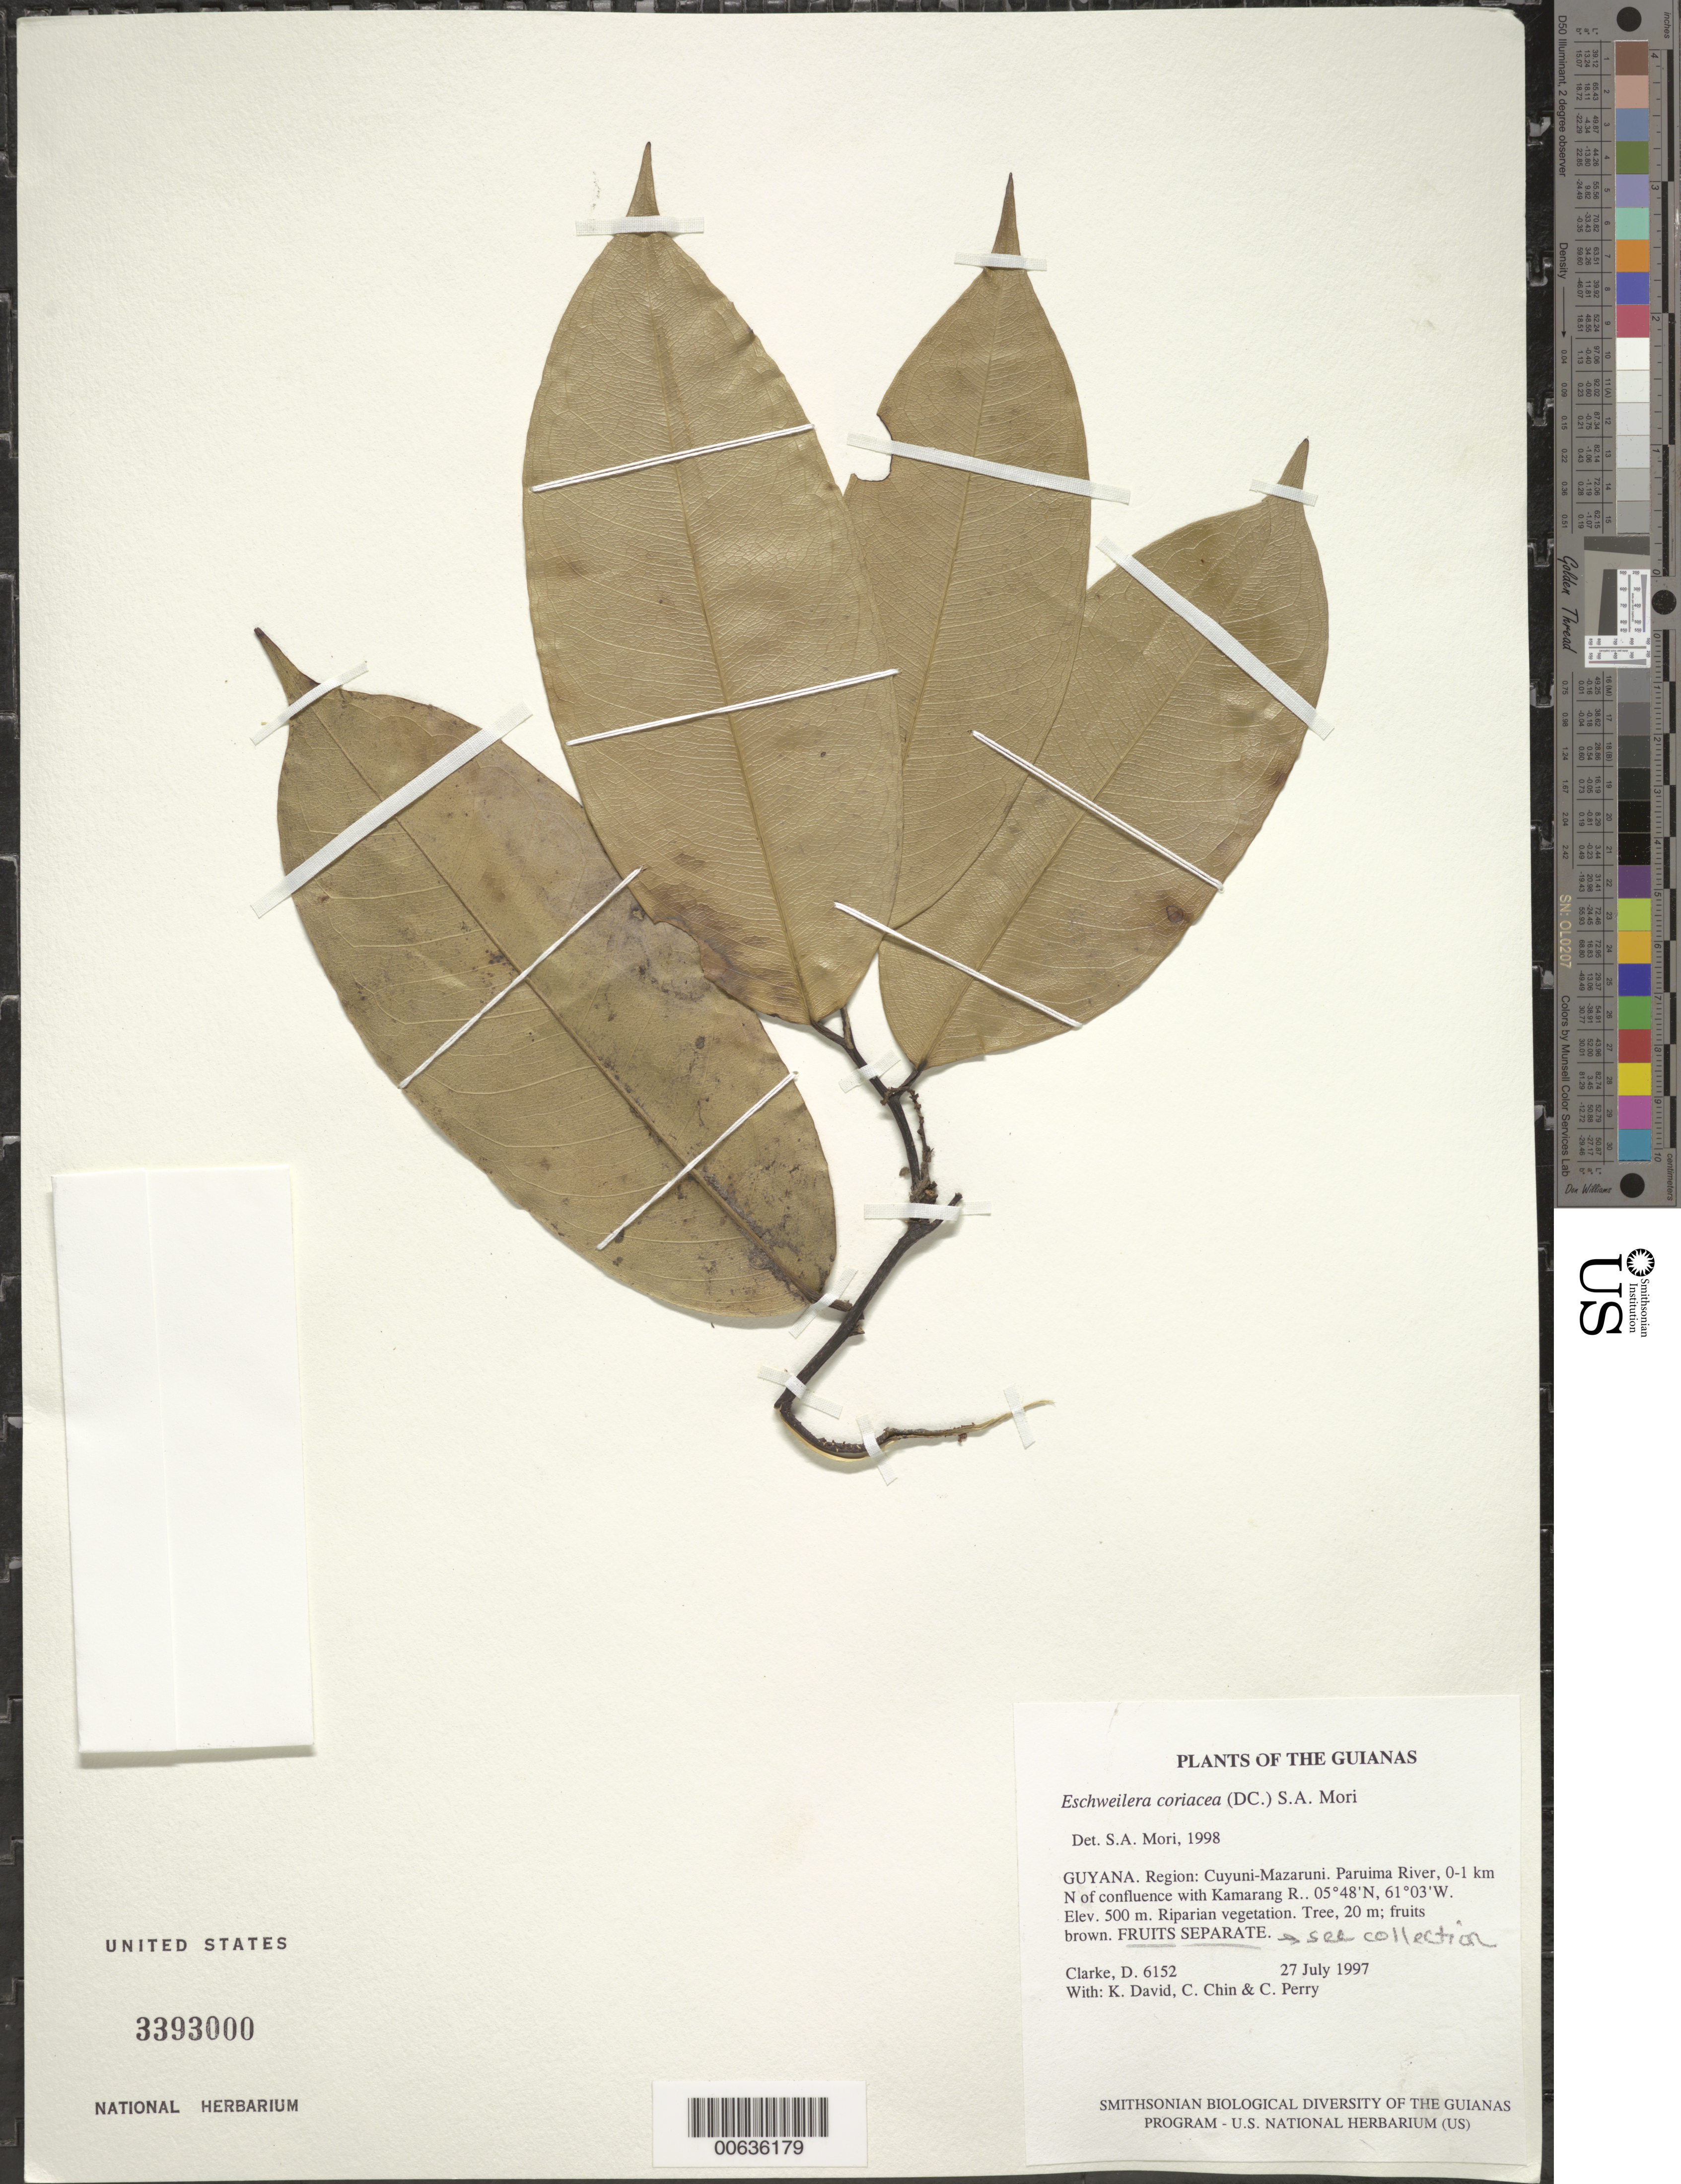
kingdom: Plantae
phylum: Tracheophyta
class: Magnoliopsida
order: Ericales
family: Lecythidaceae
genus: Eschweilera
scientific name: Eschweilera coriacea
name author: (DC.) S.A. Mori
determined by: Mori, Scott A.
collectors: H. D. Clarke, K. David, C. Chin & C. Perry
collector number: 6152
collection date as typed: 27 July 1997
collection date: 1997-07-27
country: Guyana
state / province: Cuyuni-Mazaruni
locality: Paruima River, 0-1 km N of confluence with Kamarang R.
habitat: Riparian vegetation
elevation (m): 500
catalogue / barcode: US 3393000